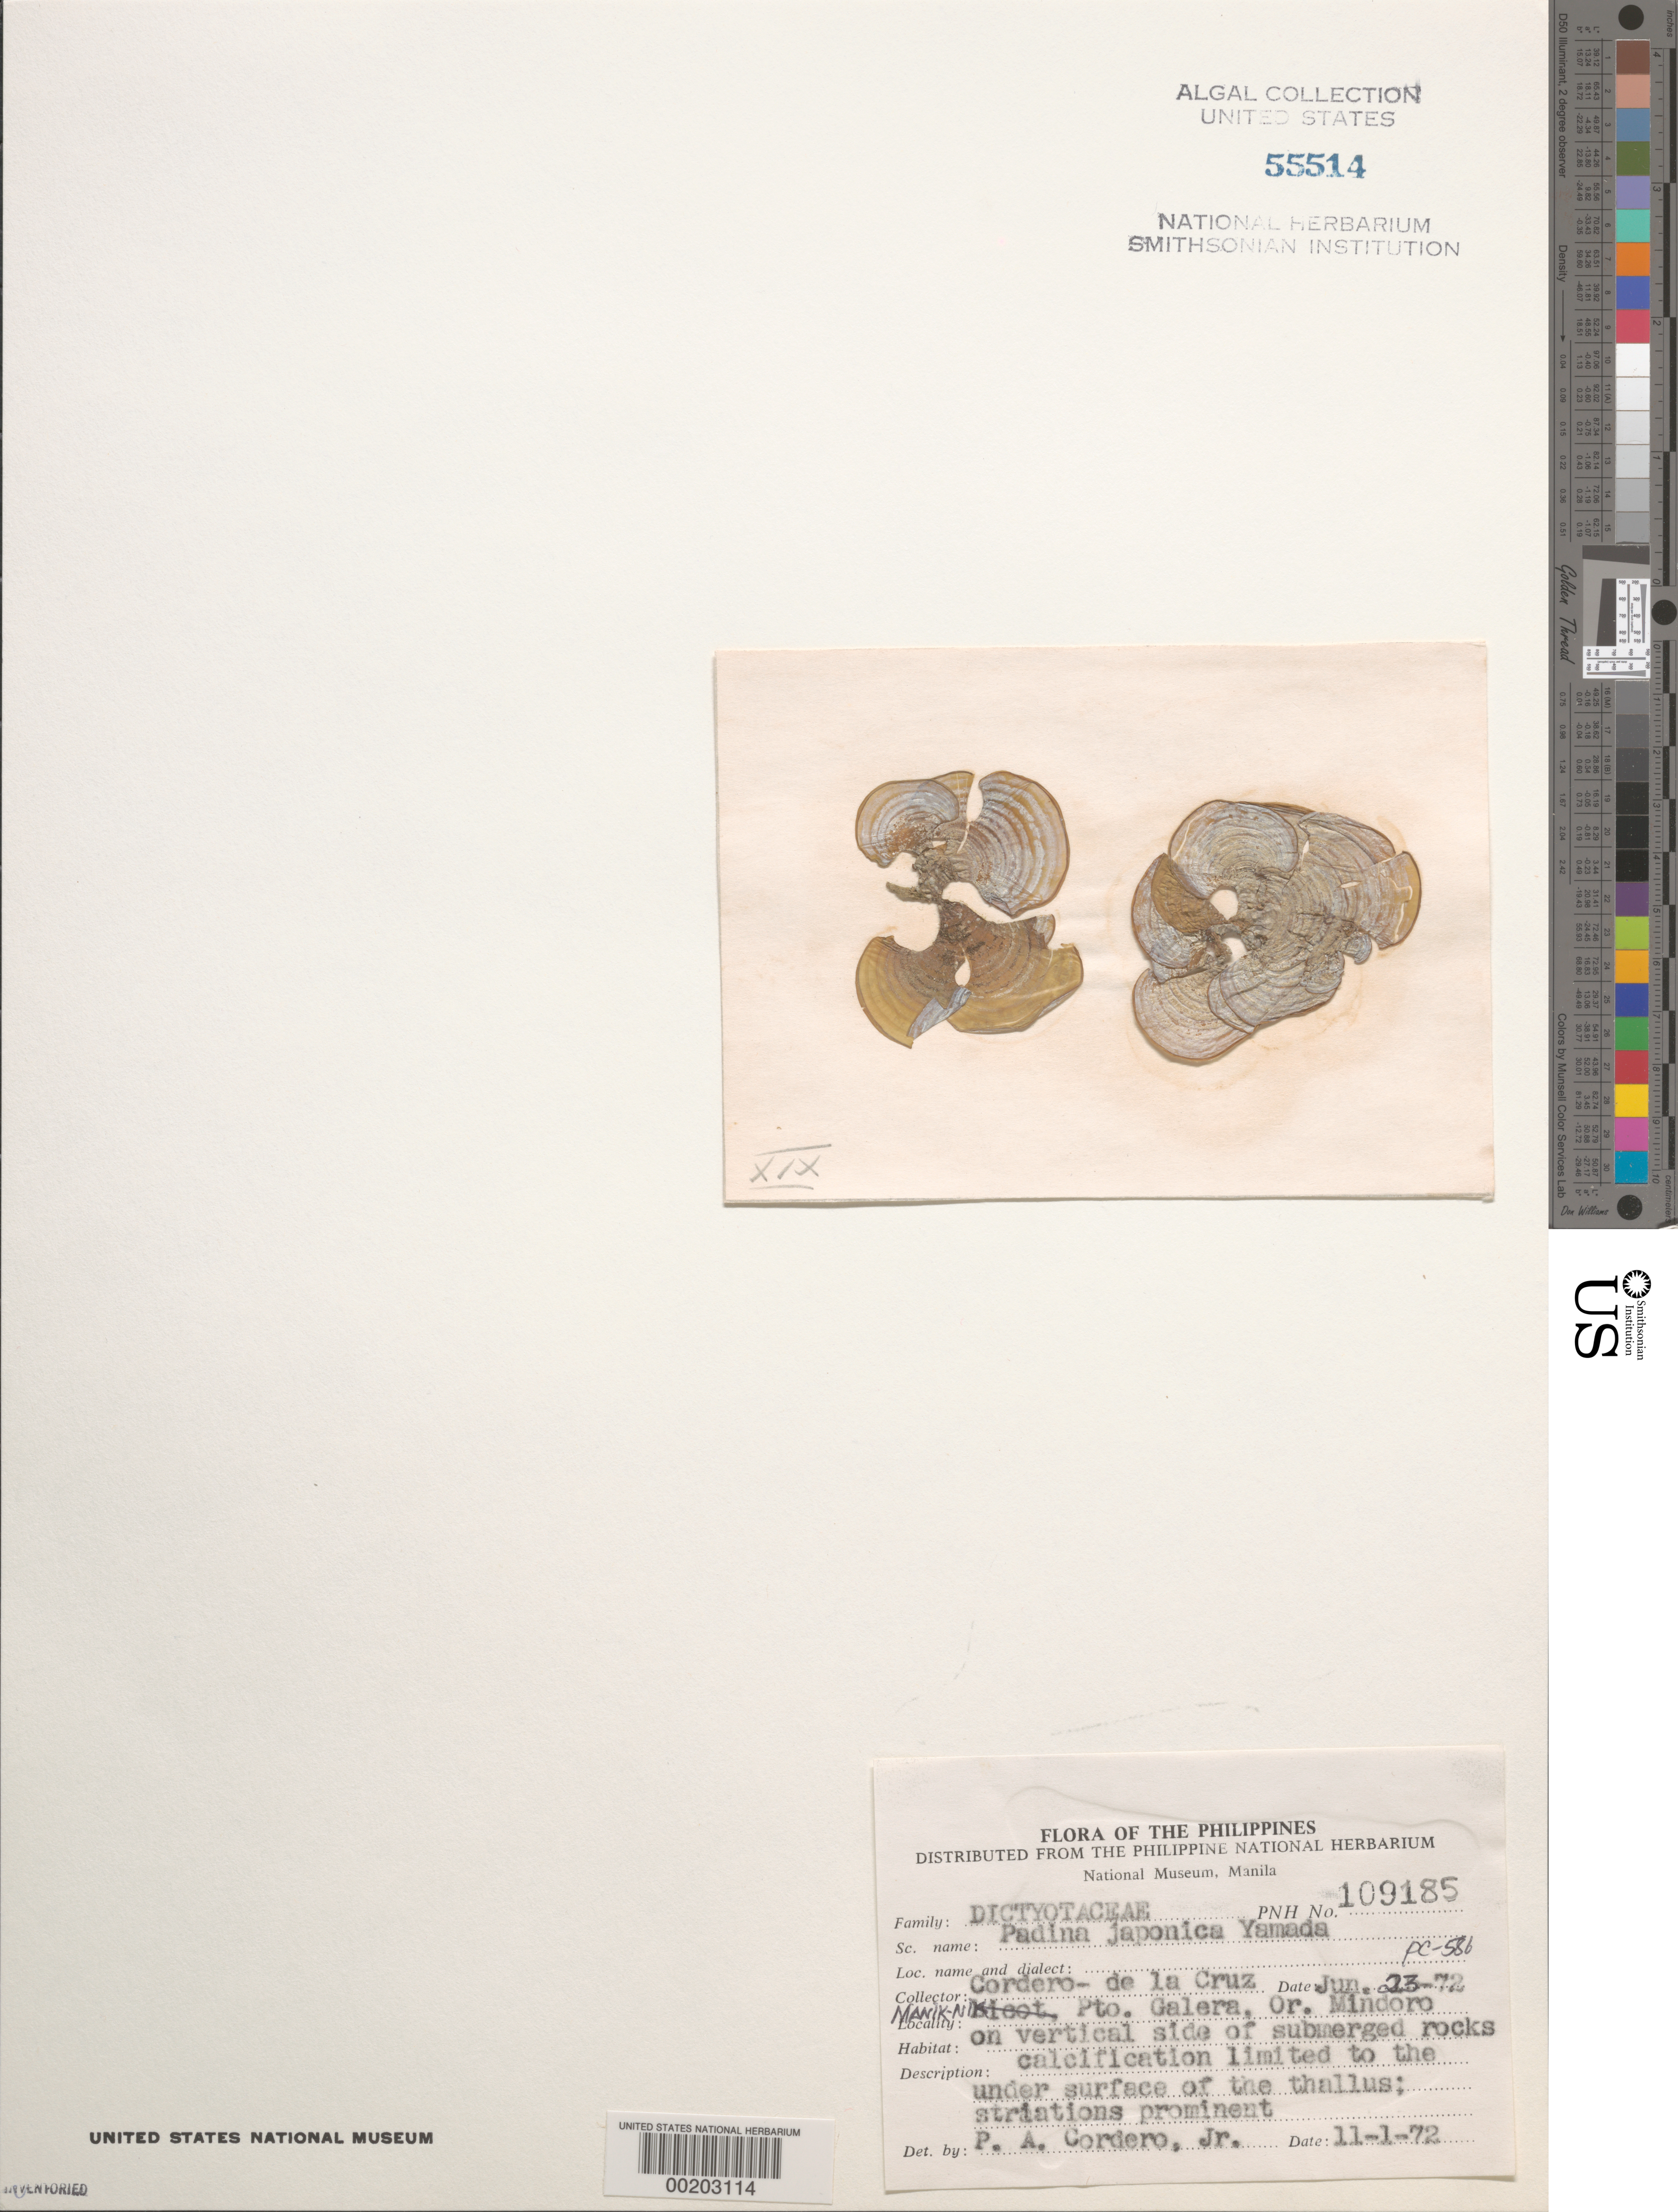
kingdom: Chromista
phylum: Ochrophyta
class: Phaeophyceae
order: Dictyotales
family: Dictyotaceae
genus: Padina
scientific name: Padina japonica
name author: Yamada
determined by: Cordero, P. A., Jr.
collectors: P. A. Cordero & F. de la Cruz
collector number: PC-586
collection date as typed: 23 Jun 1972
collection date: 1972-06-23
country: Philippines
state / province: Mimaropa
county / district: Mindoro Oriental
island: Mindoro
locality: Manik-Nik, Puerto Galera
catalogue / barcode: US 55514